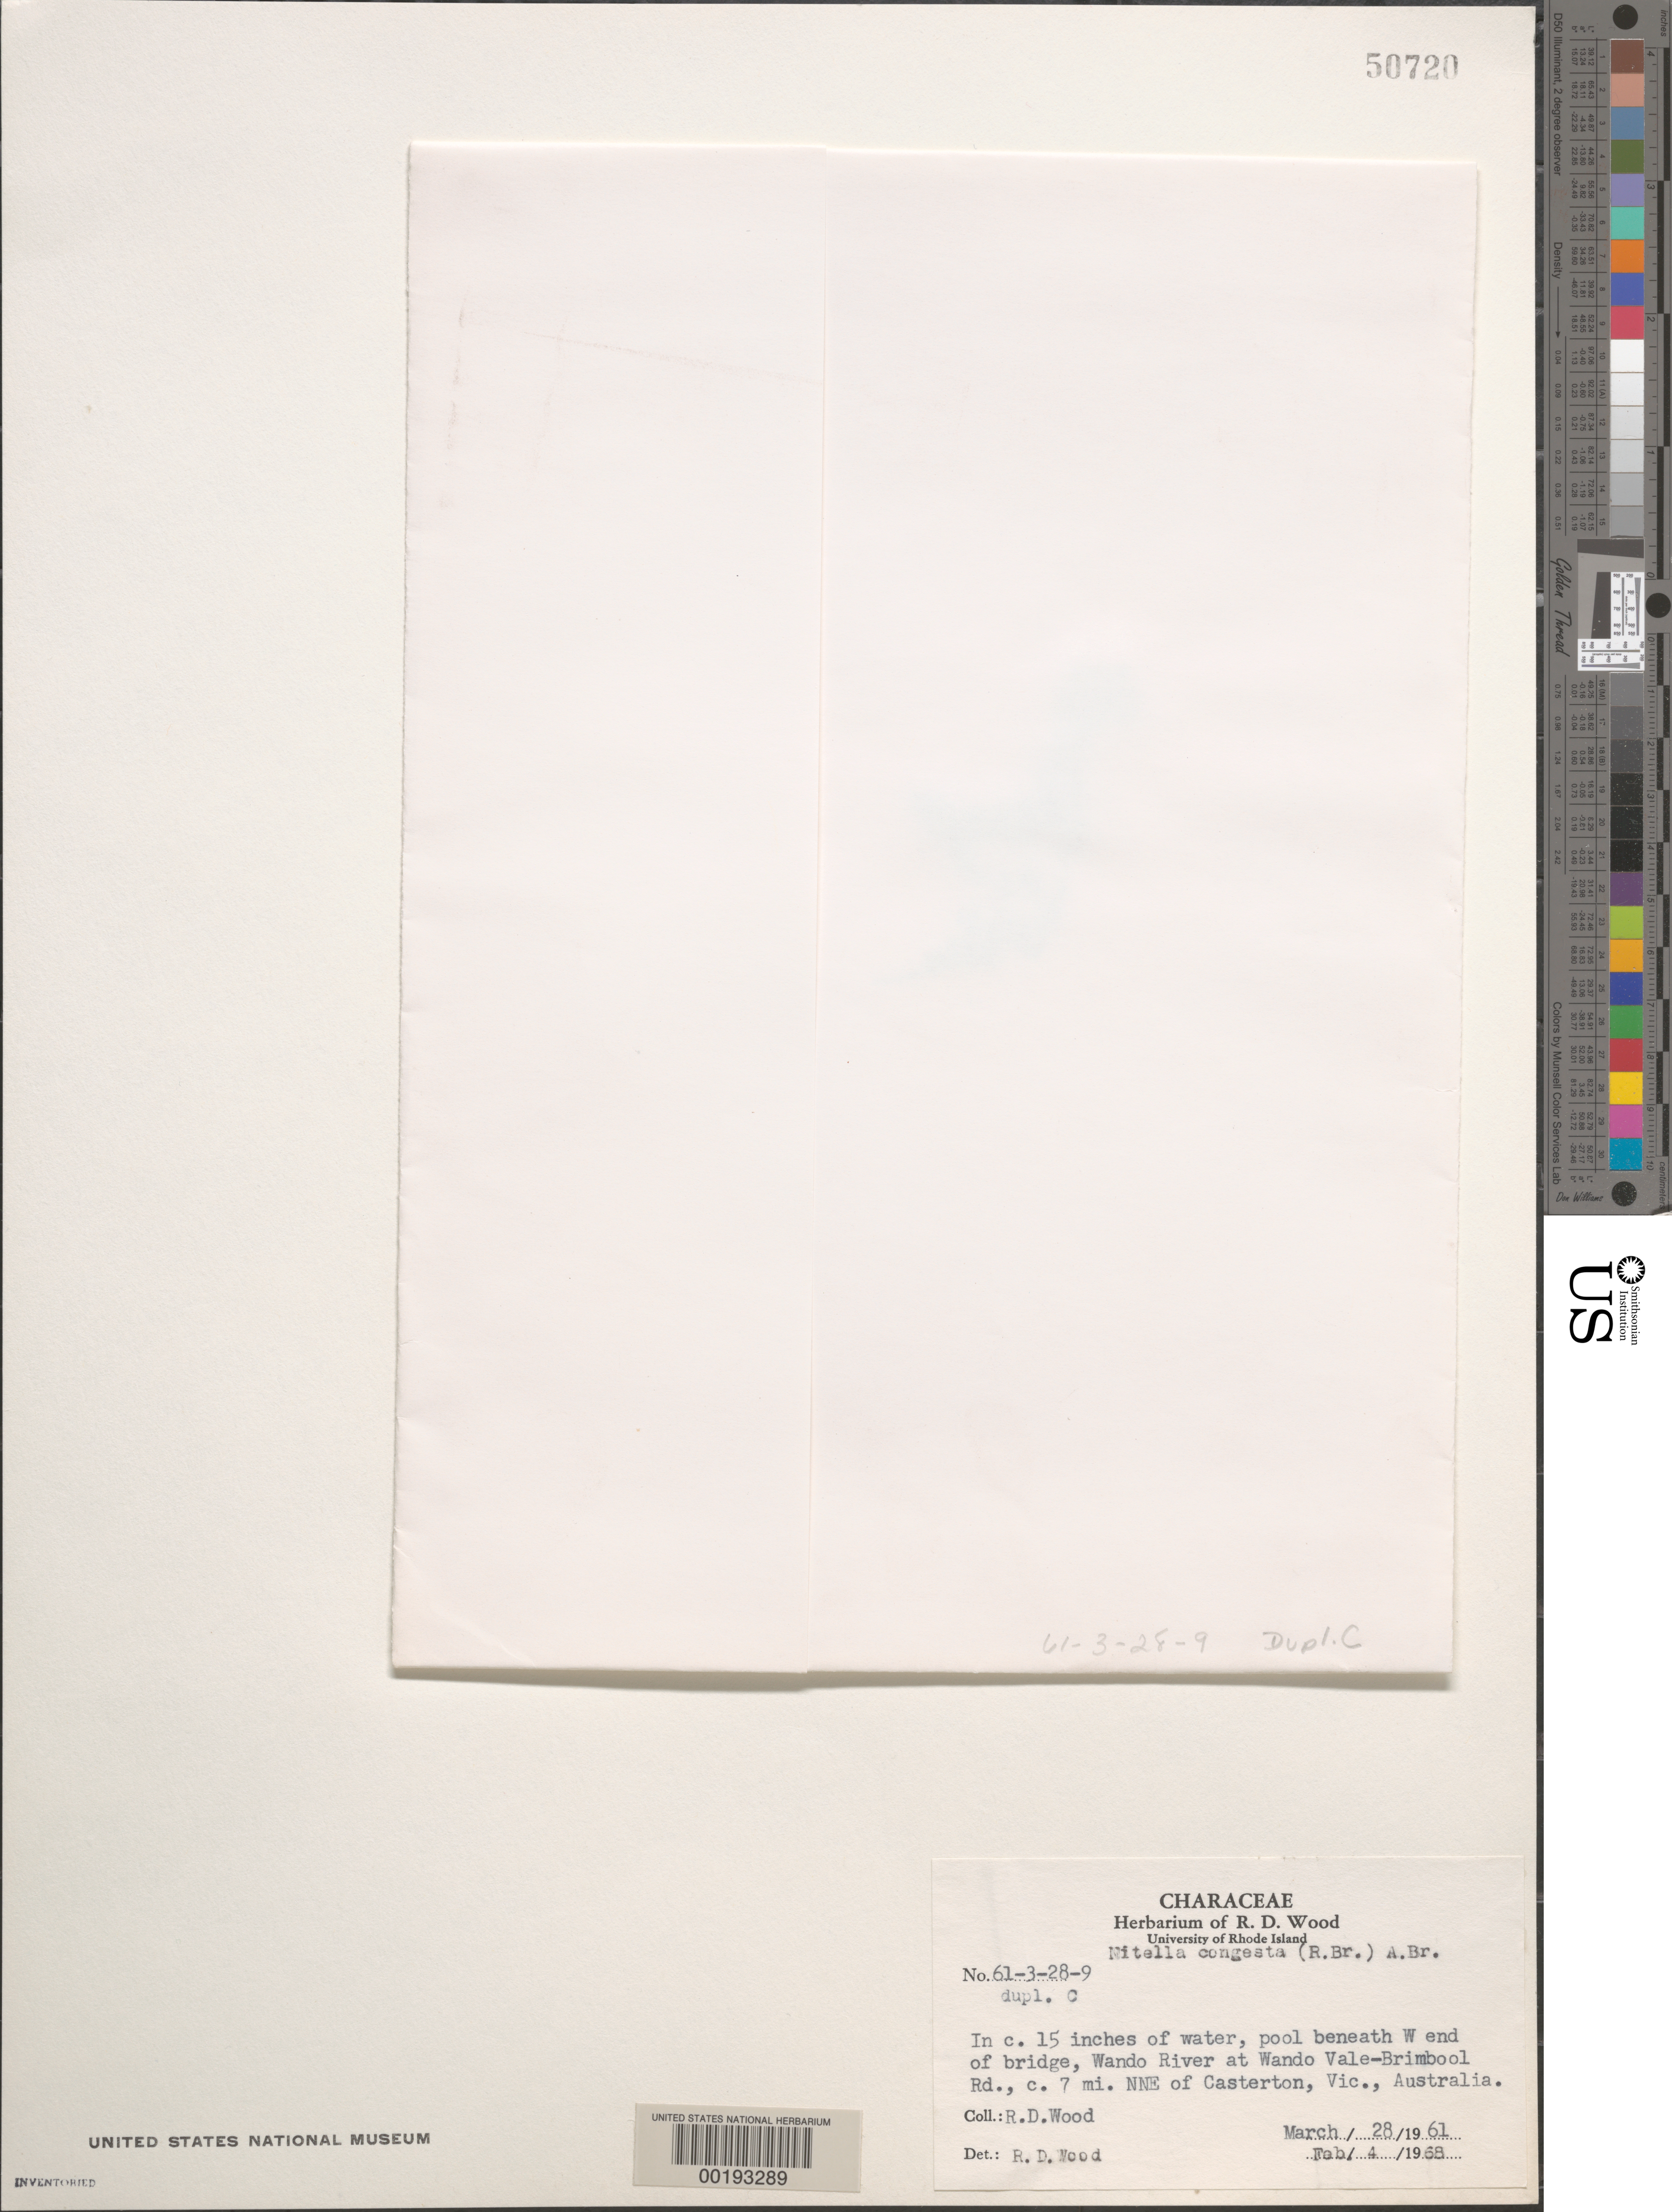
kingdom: Plantae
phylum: Charophyta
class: Charophyceae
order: Charales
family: Characeae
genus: Nitella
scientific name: Nitella congesta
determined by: Wood, R. D.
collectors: R. Wood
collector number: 61-3-28-9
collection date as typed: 28 Mar 1961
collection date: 1961-03-28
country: Australia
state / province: Victoria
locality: Wando river, wando vale-brimbool road, ca. 7 miles north northeast of casterton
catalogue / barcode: US 50720